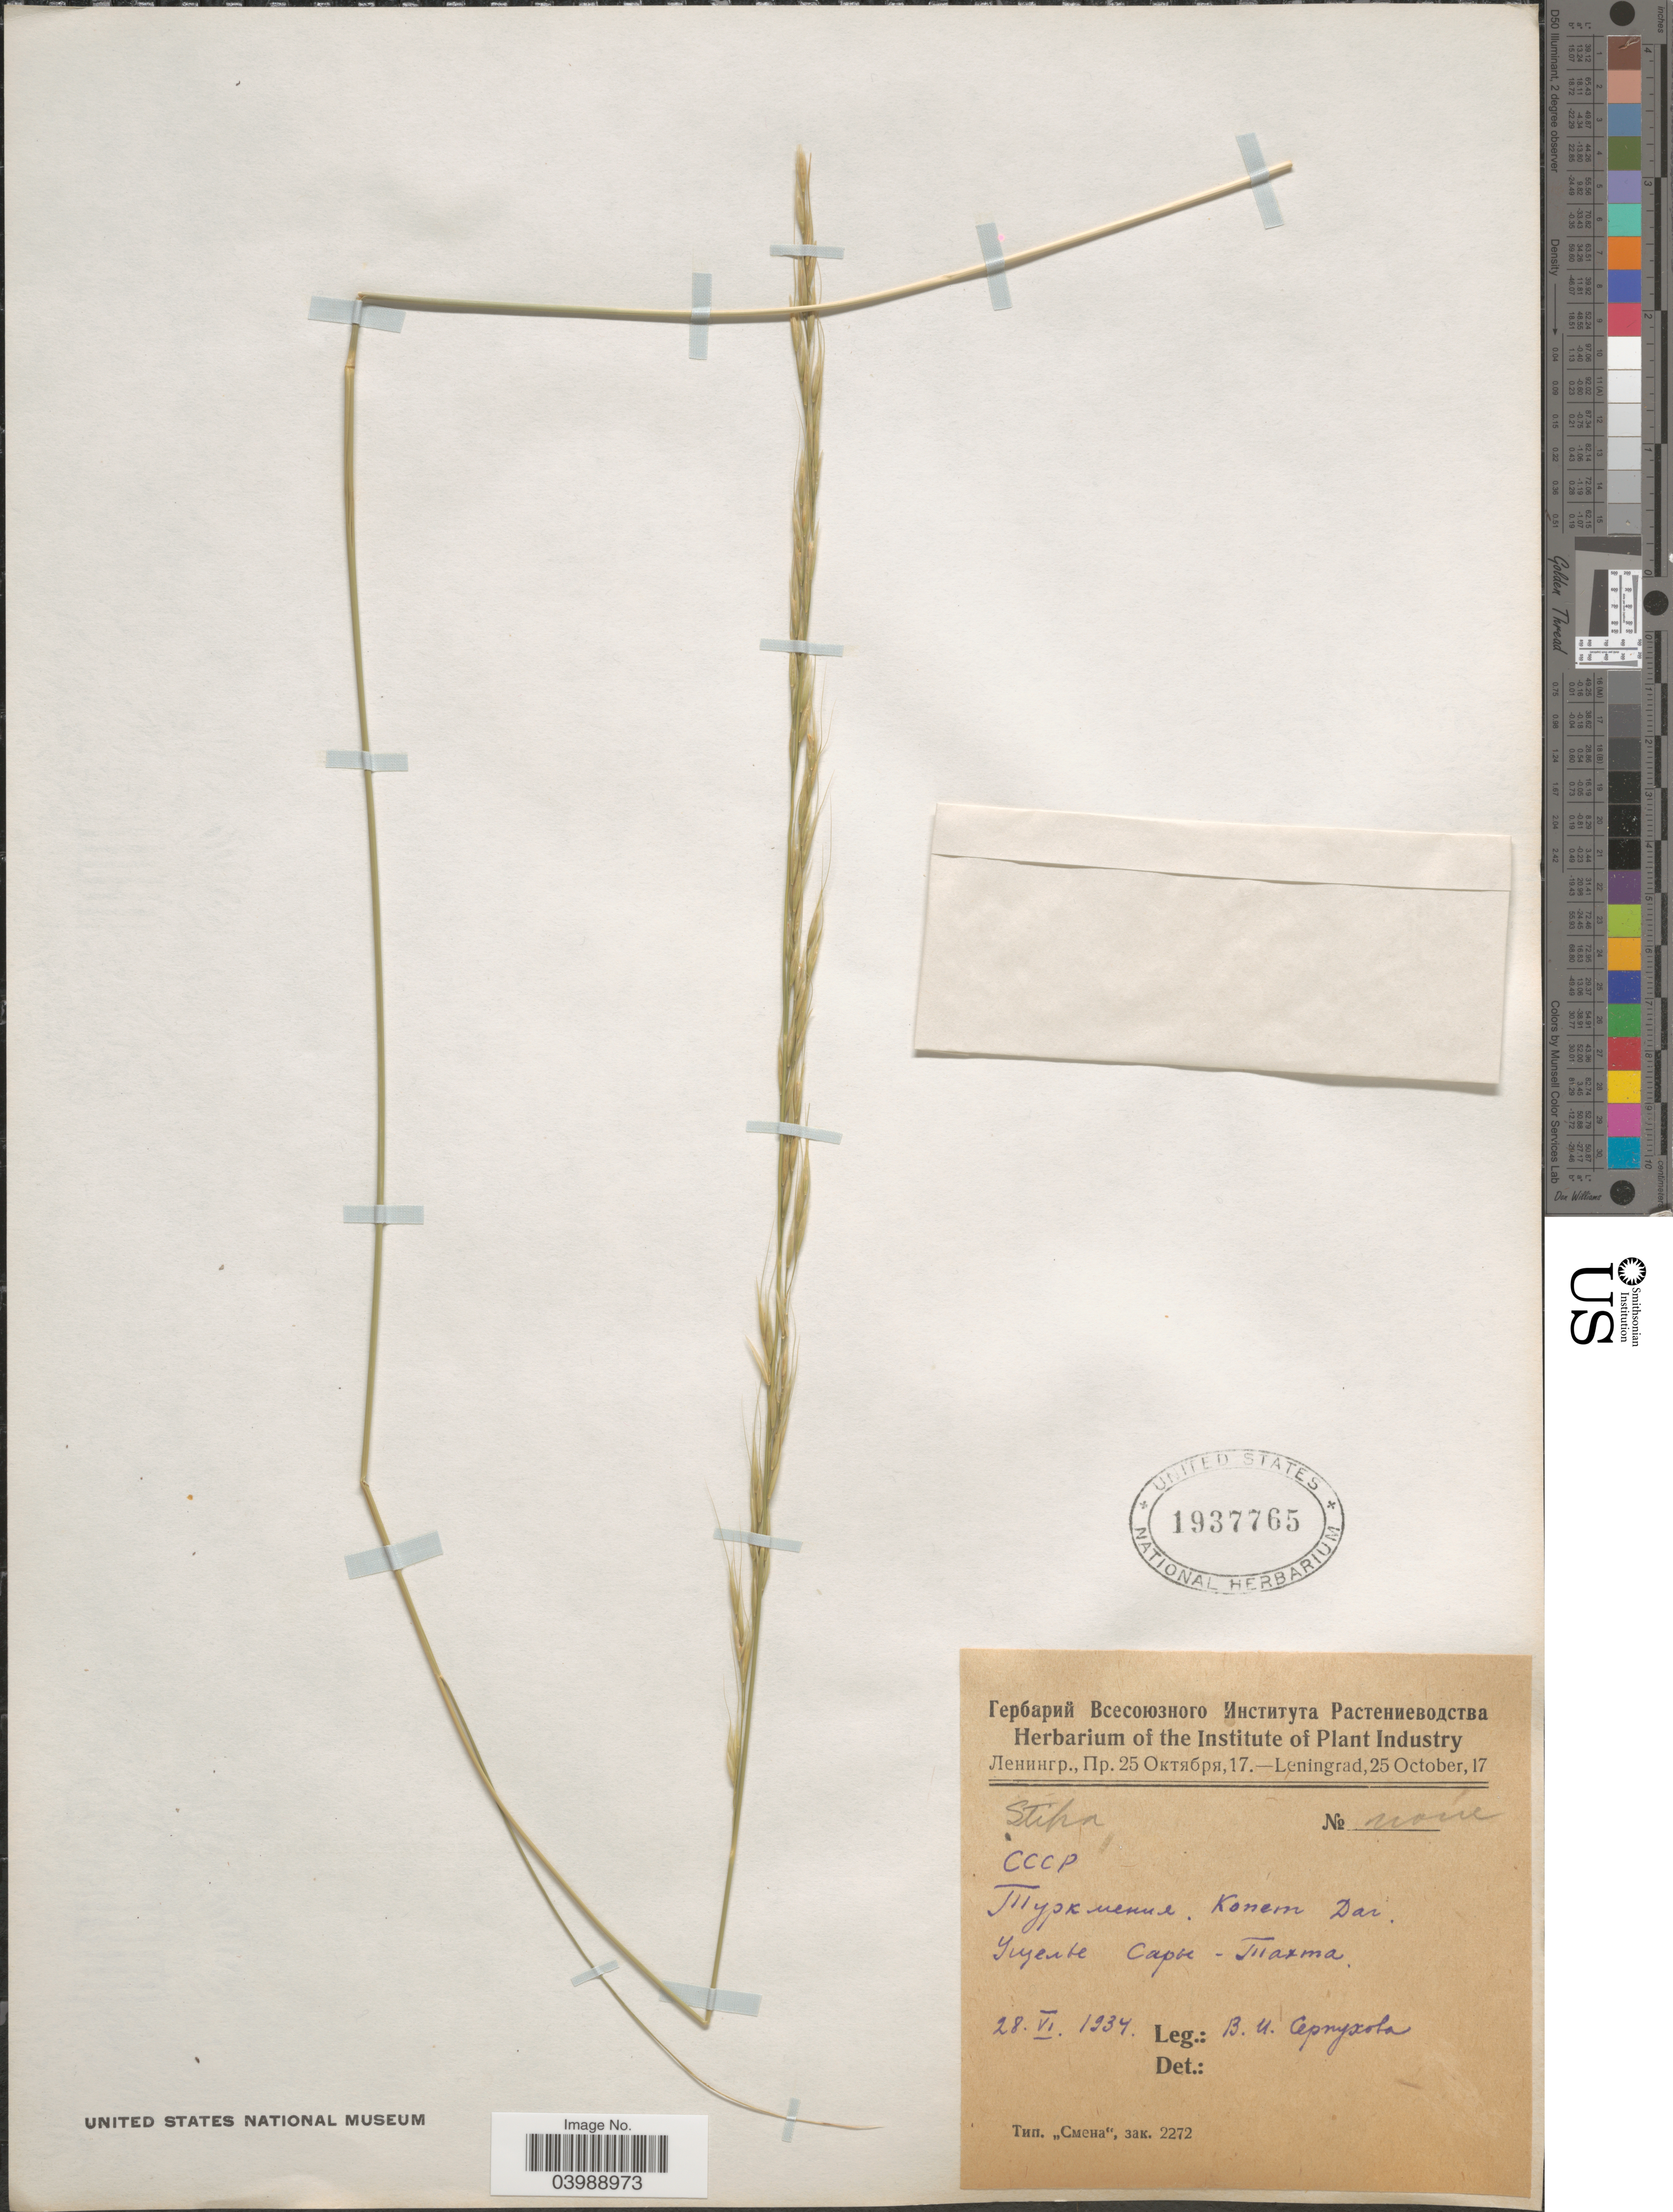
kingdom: Plantae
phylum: Tracheophyta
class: Liliopsida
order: Poales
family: Poaceae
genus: Achnatherum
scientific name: Achnatherum sp.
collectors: V. Serpukhova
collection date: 1934-06-28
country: Turkmenistan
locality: Kopet-Dag Mts, Gorge Sary- Takhta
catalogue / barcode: US 1937765